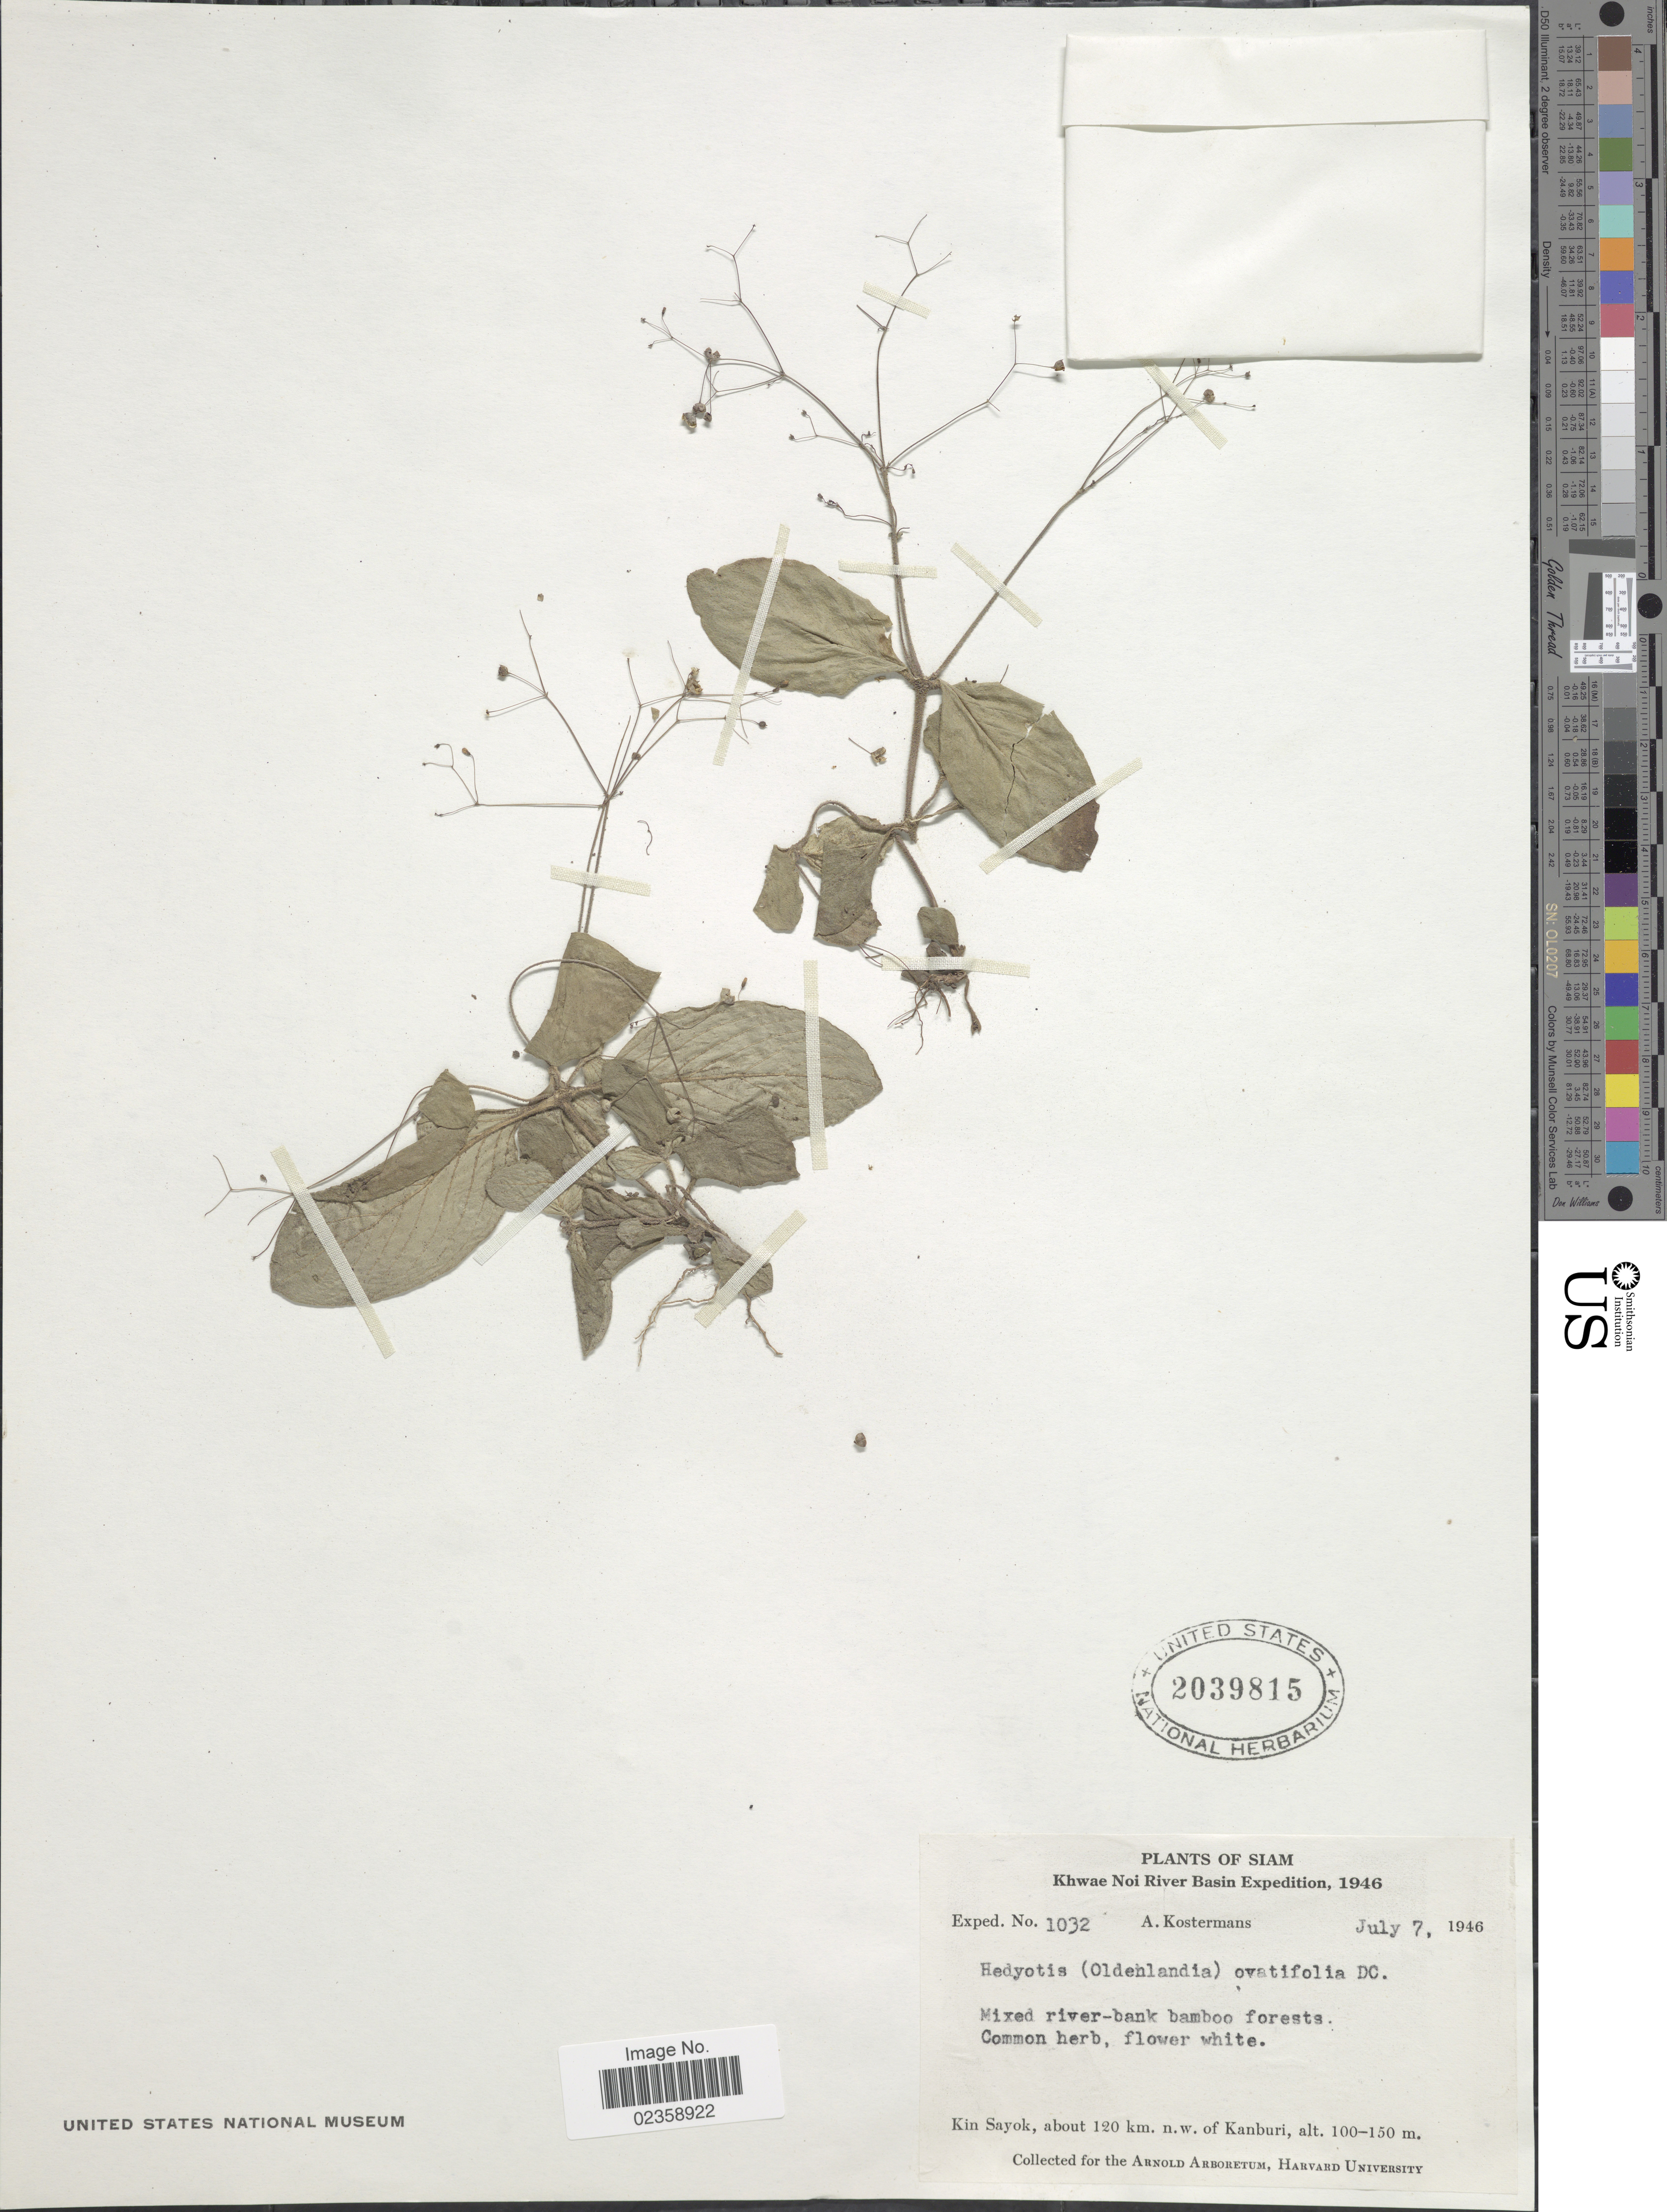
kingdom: Plantae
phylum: Tracheophyta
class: Magnoliopsida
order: Gentianales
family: Rubiaceae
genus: Oldenlandia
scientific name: Oldenlandia ovatifolia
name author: (Cav.) DC.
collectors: A. J. G. Kostermans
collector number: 1032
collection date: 1946-07-07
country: Thailand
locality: Siam. Kin Sayok, about 120 km. n.w. of Kanburi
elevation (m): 100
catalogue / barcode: US 2039815